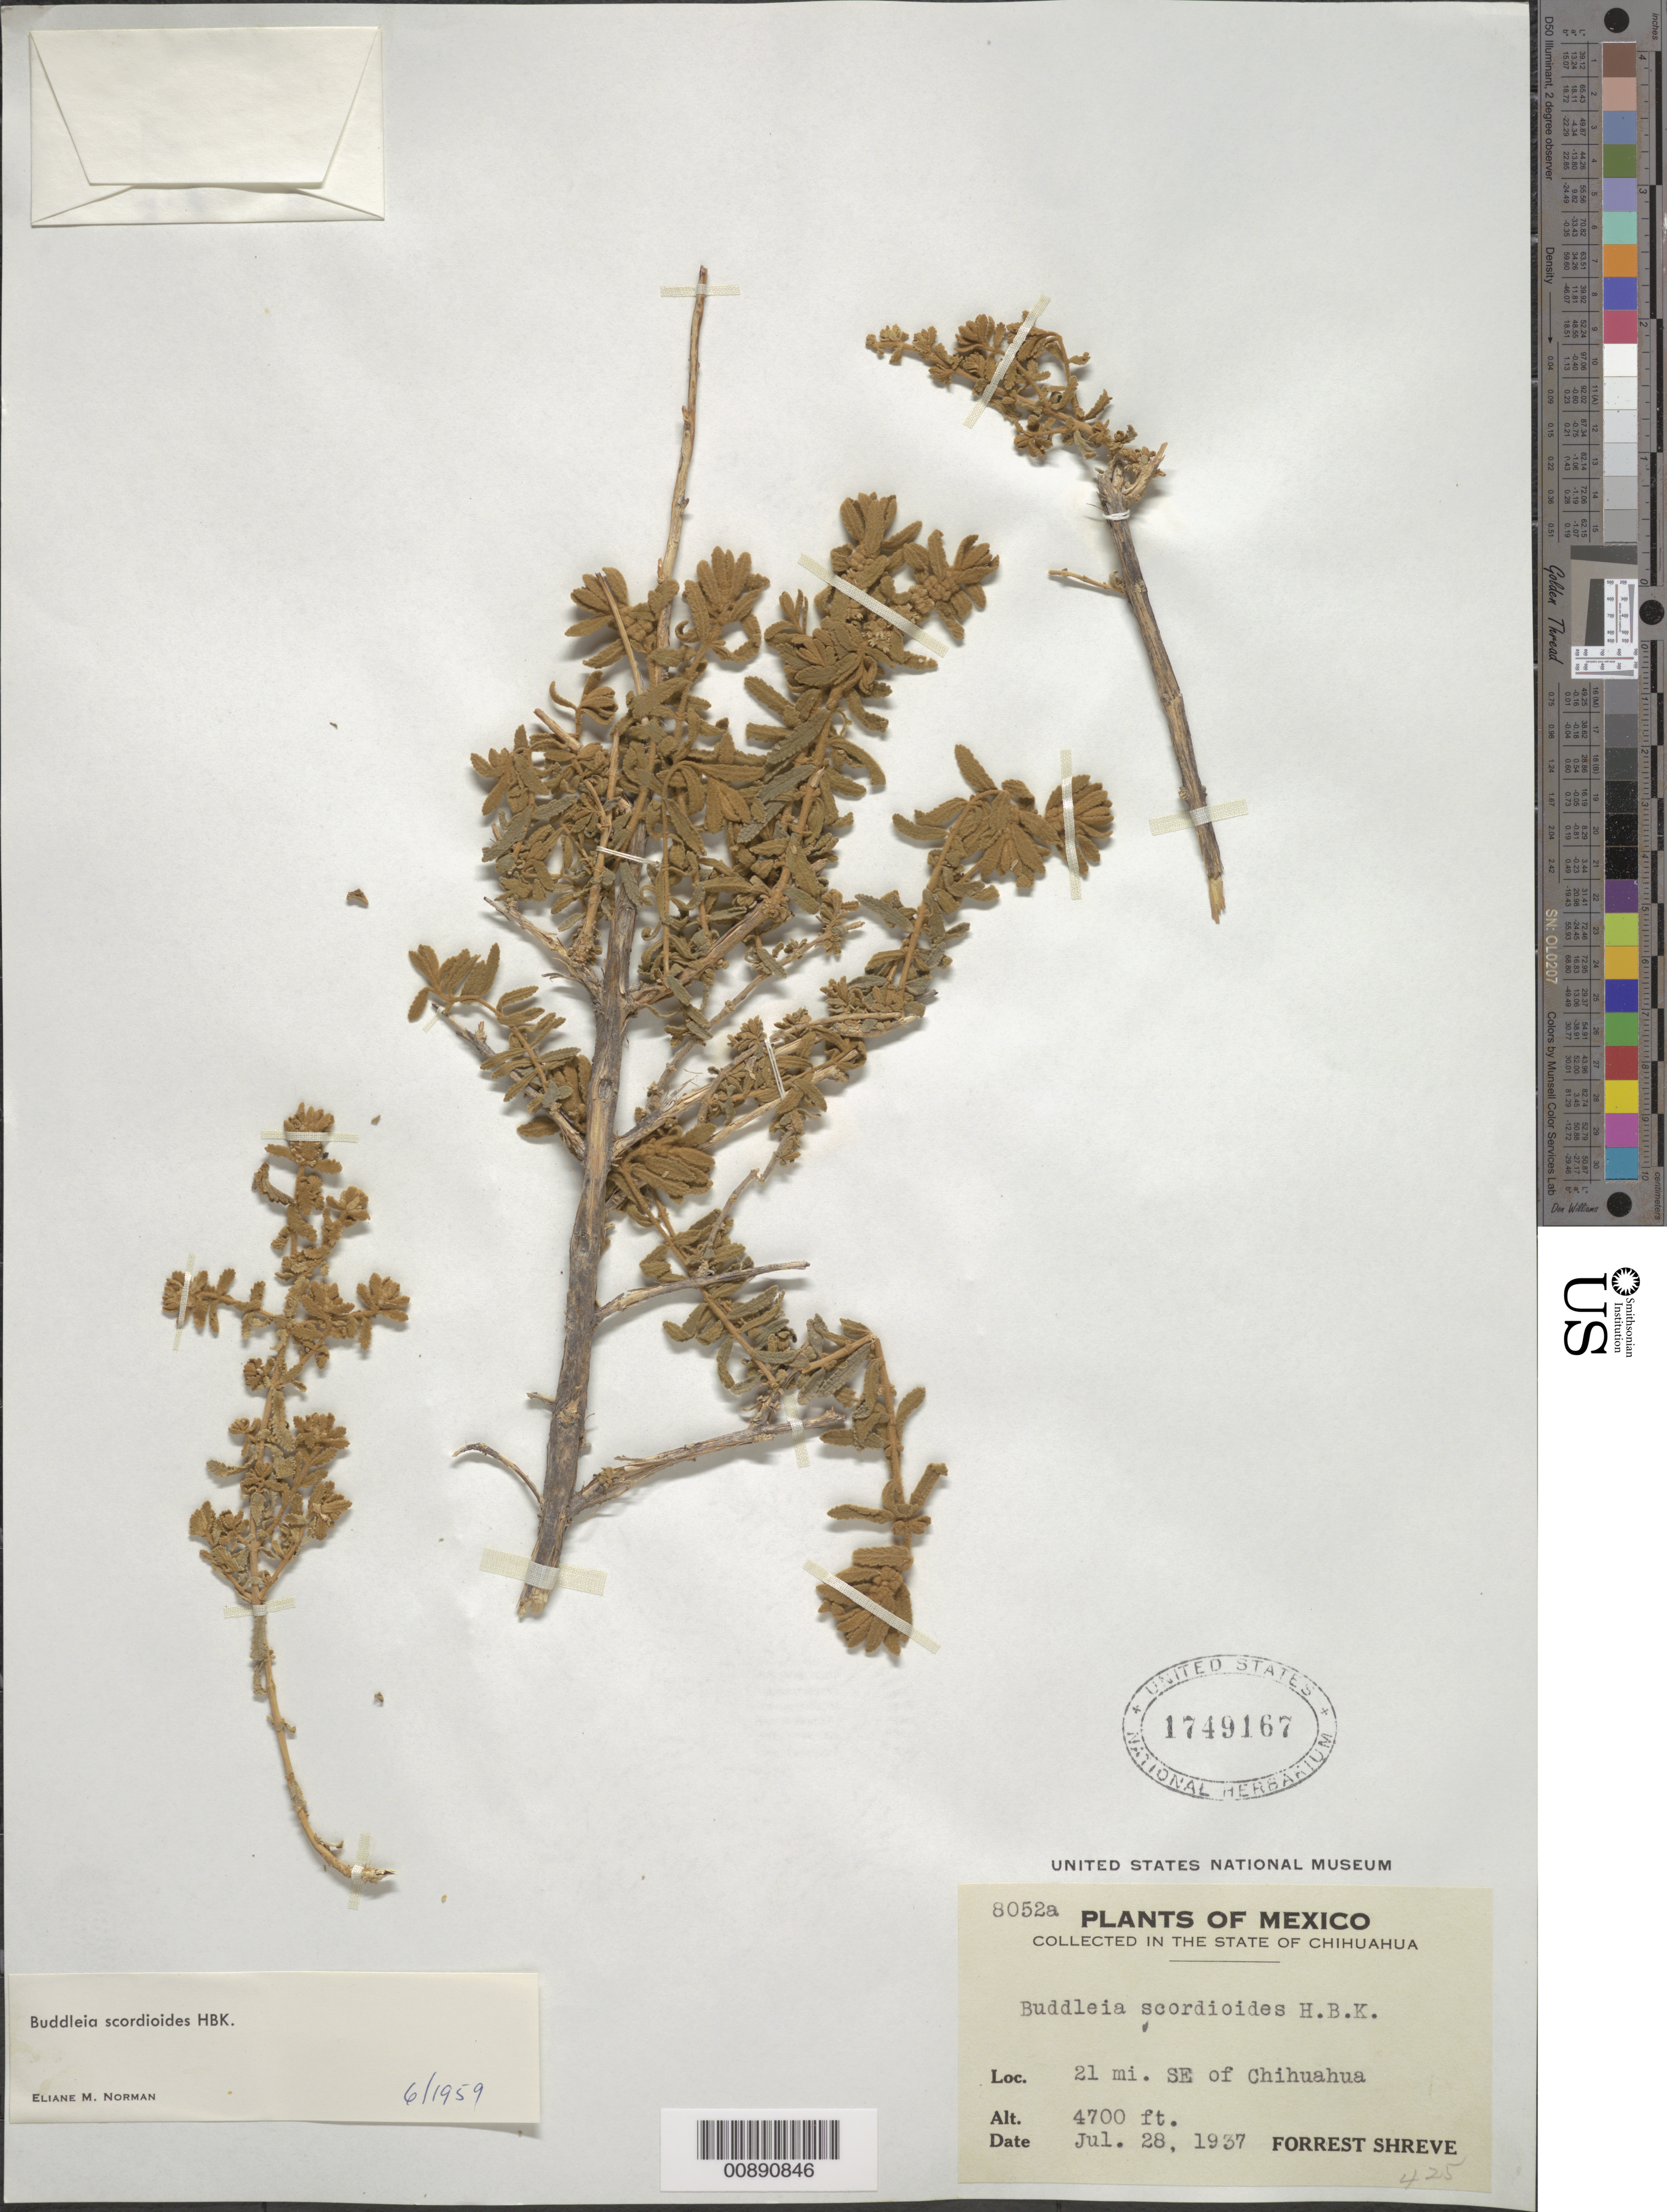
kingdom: Plantae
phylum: Tracheophyta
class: Magnoliopsida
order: Lamiales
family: Scrophulariaceae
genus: Buddleja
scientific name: Buddleja scordioides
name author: Kunth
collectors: F. Shreve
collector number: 8052a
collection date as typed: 28 Jul 1937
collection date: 1937-07-28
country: Mexico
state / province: Chihuahua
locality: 21 mi. SE of Chihuahua.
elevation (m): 1433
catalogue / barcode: US 1749167